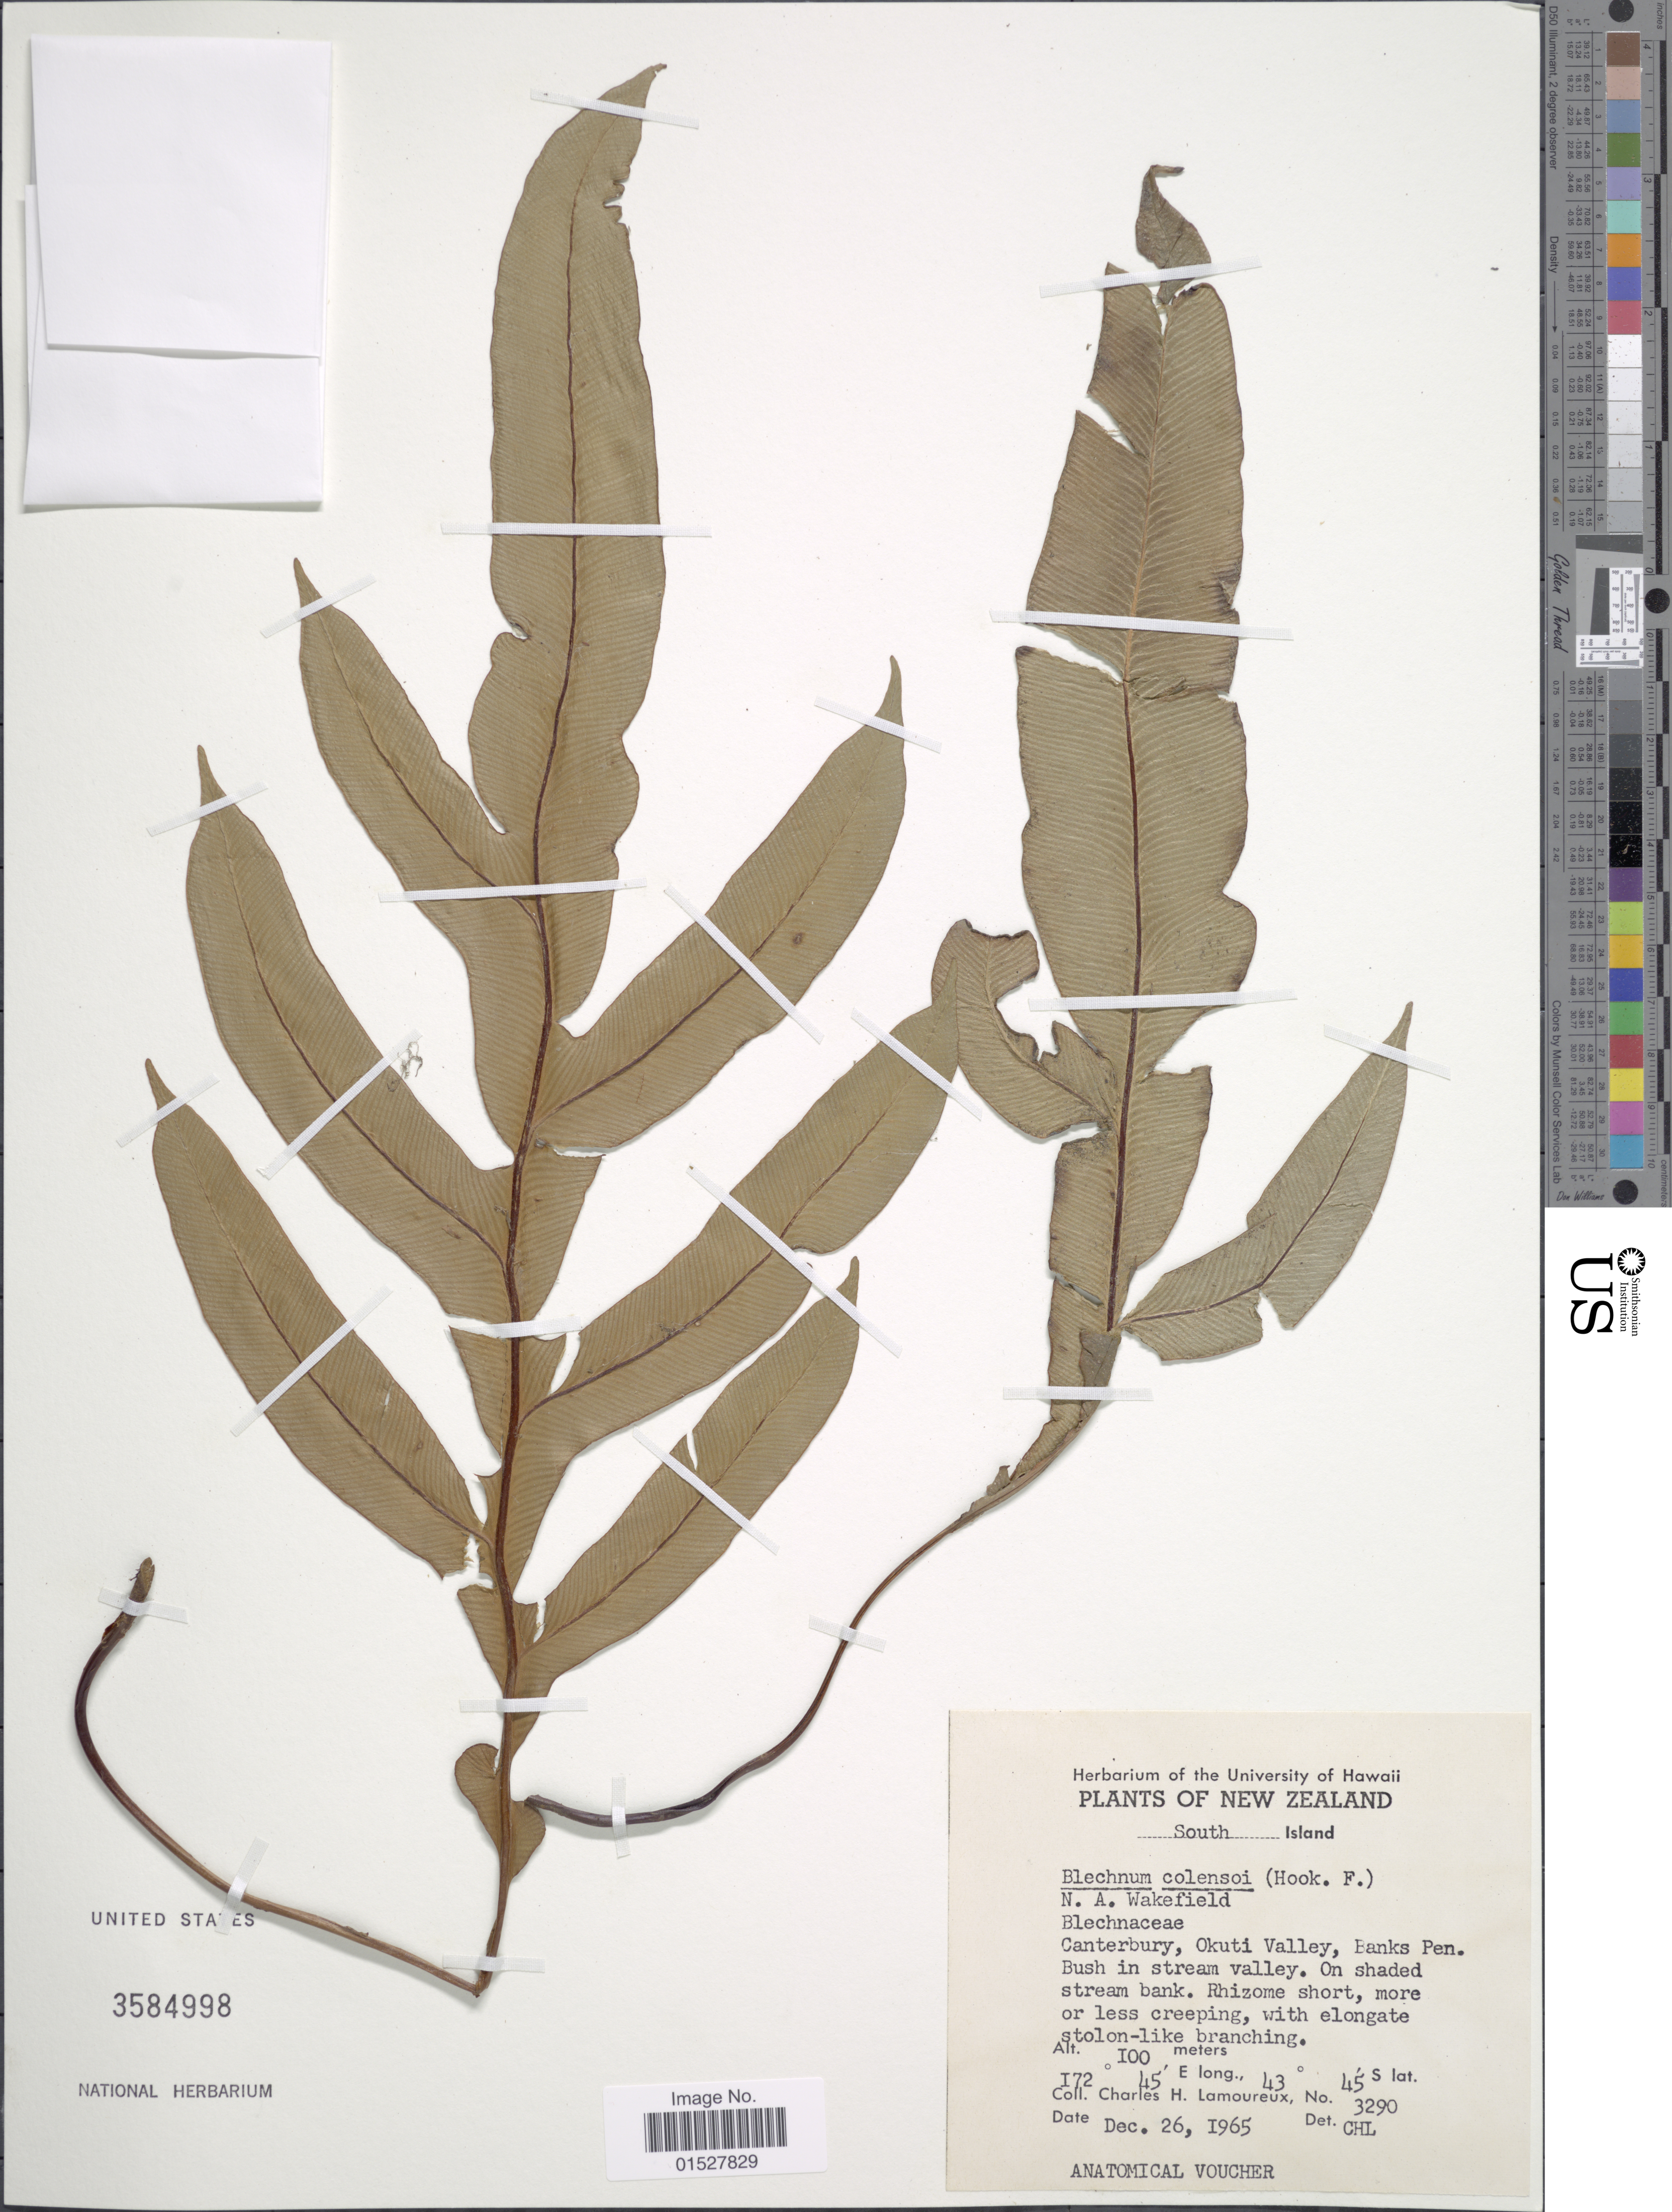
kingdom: Plantae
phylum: Tracheophyta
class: Polypodiopsida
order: Polypodiales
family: Blechnaceae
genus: Blechnum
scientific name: Blechnum colensoi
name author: (Hook. f.) N.A. Wakef.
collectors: C. Lamourex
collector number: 3290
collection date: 1965-12-26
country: New Zealand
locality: South Island, N.A. Wakefield, Canterburry, Okuti Valley, Banks Pen. Bush in stream valley.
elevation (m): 100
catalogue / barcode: US 3584998